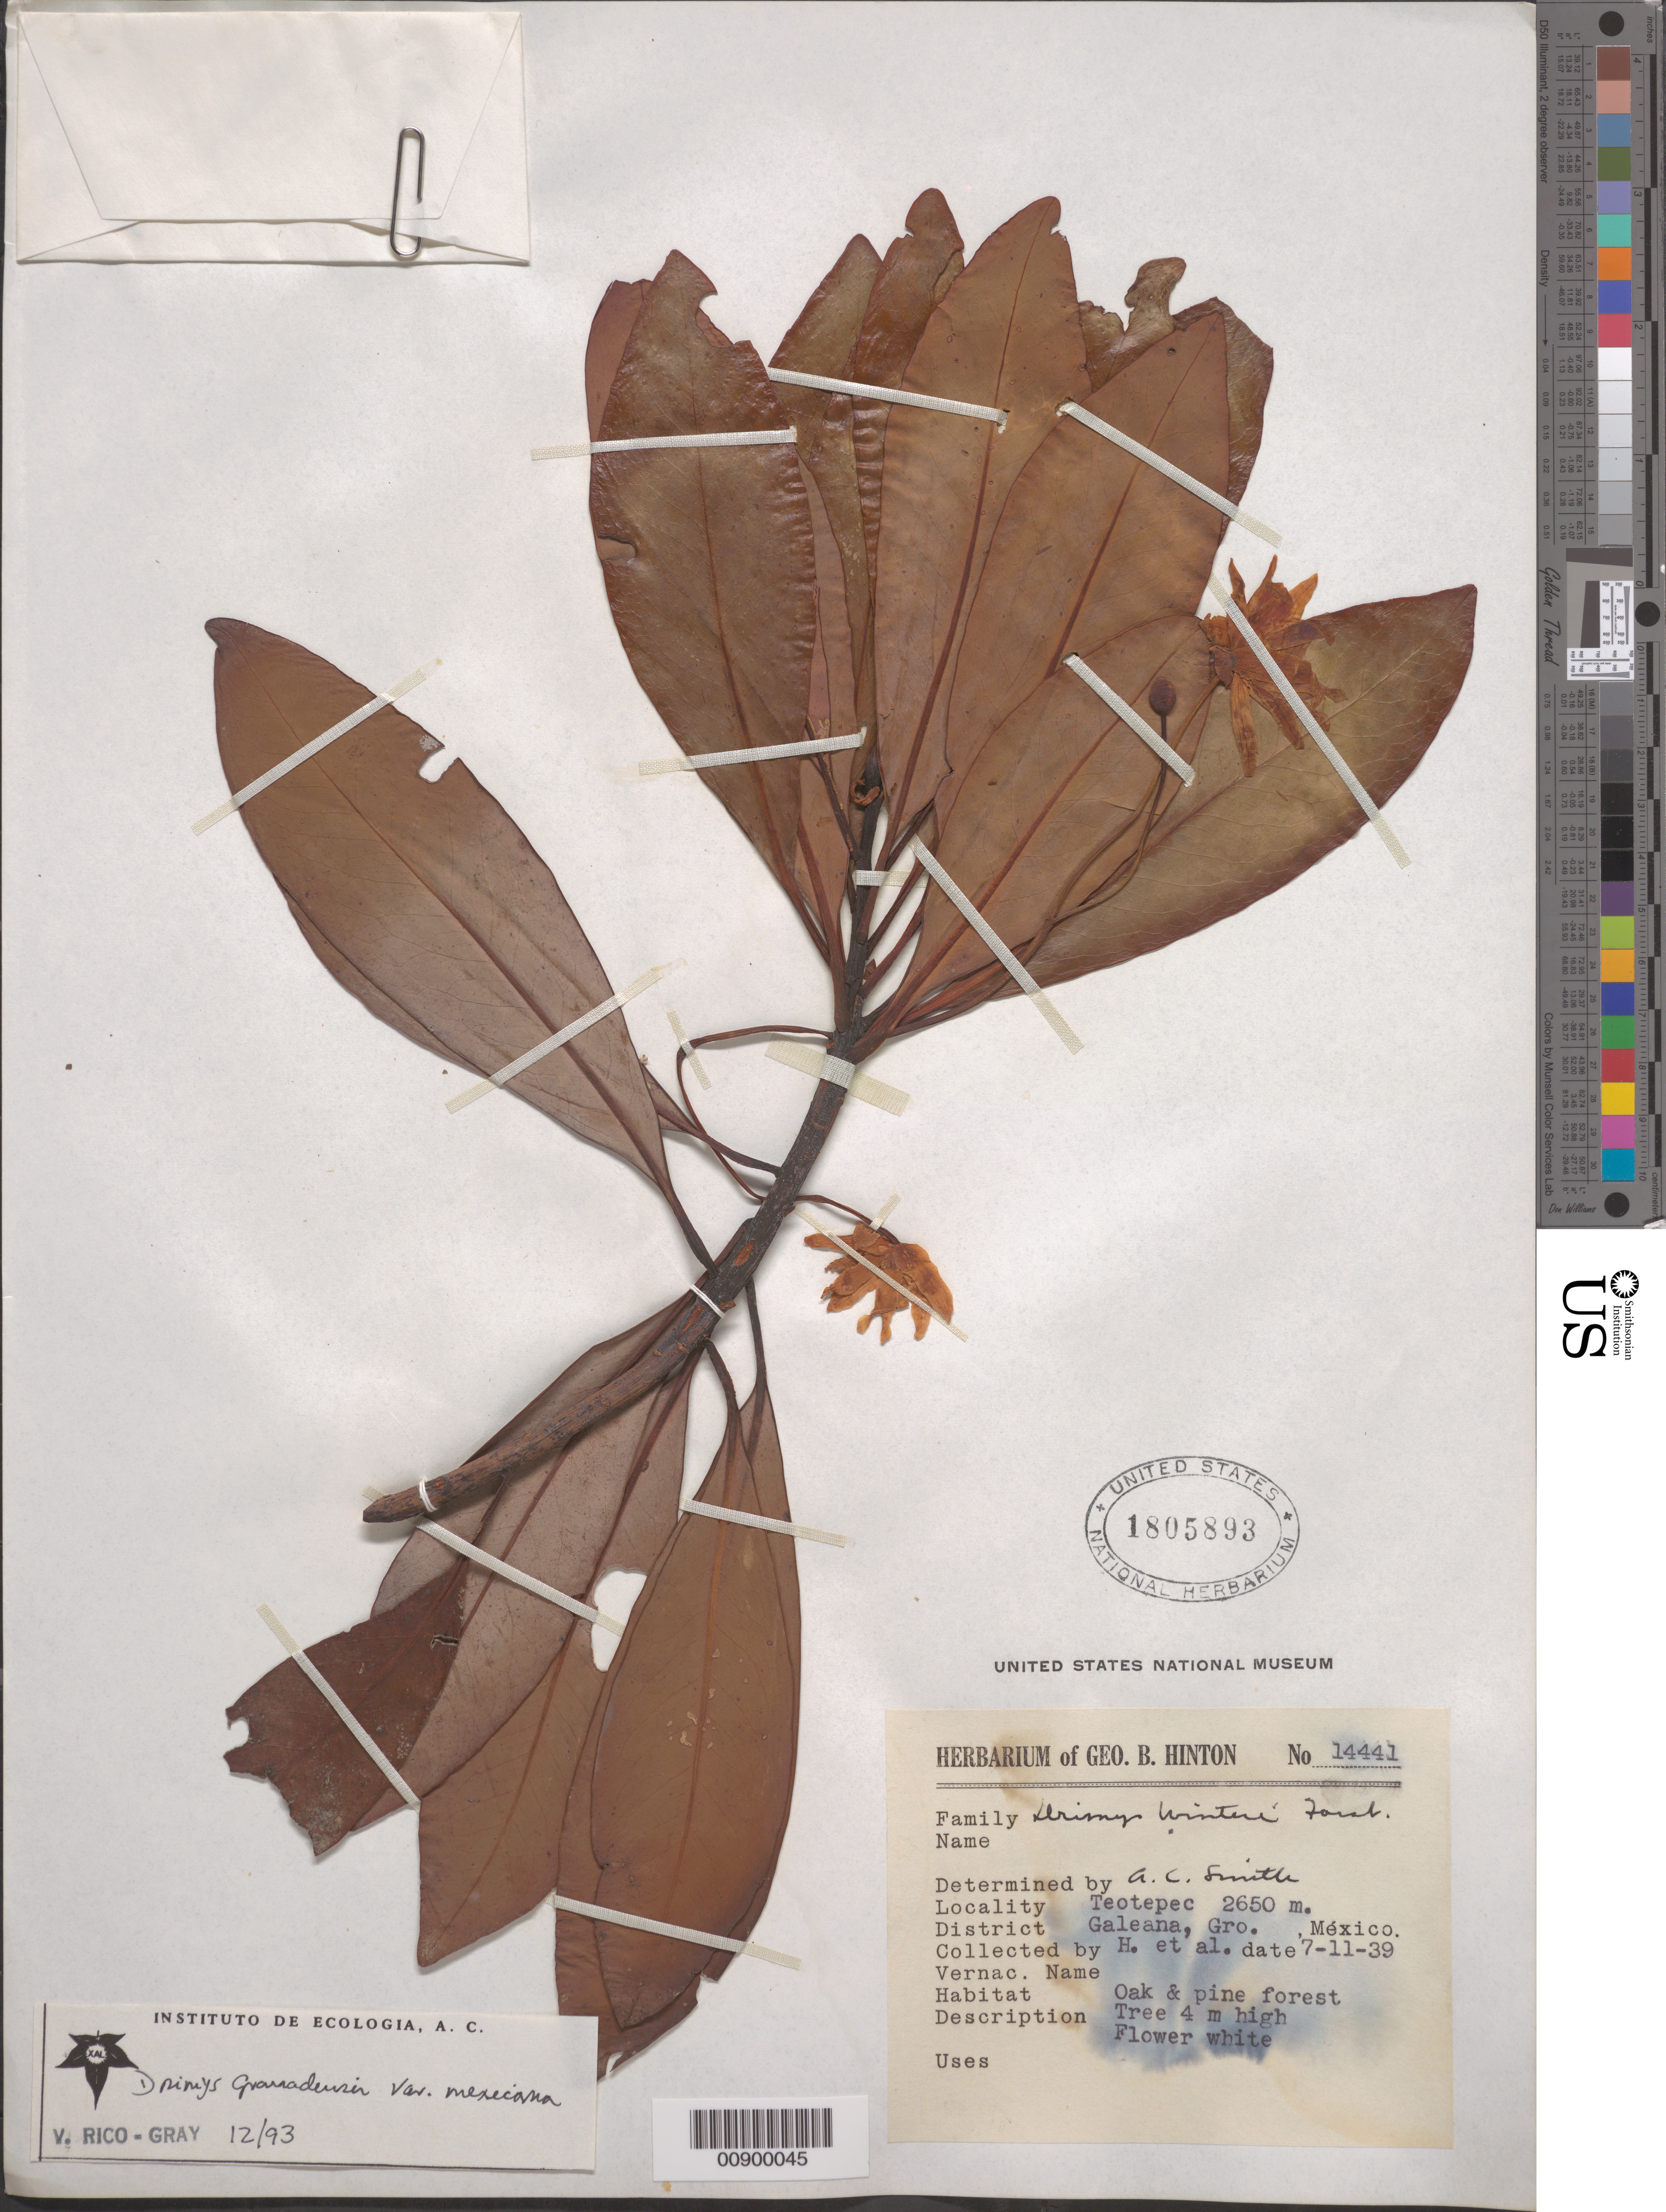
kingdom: Plantae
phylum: Tracheophyta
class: Magnoliopsida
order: Canellales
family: Winteraceae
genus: Drimys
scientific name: Drimys granadensis var. mexicana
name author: L. f.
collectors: G. B. Hinton & et al.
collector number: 14441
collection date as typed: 11 Jul 1939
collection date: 1939-07-11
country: Mexico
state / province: Guerrero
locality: Teotepec, District Galeana, Guerrero.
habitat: Oak & pine forest.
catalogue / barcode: US 1805893